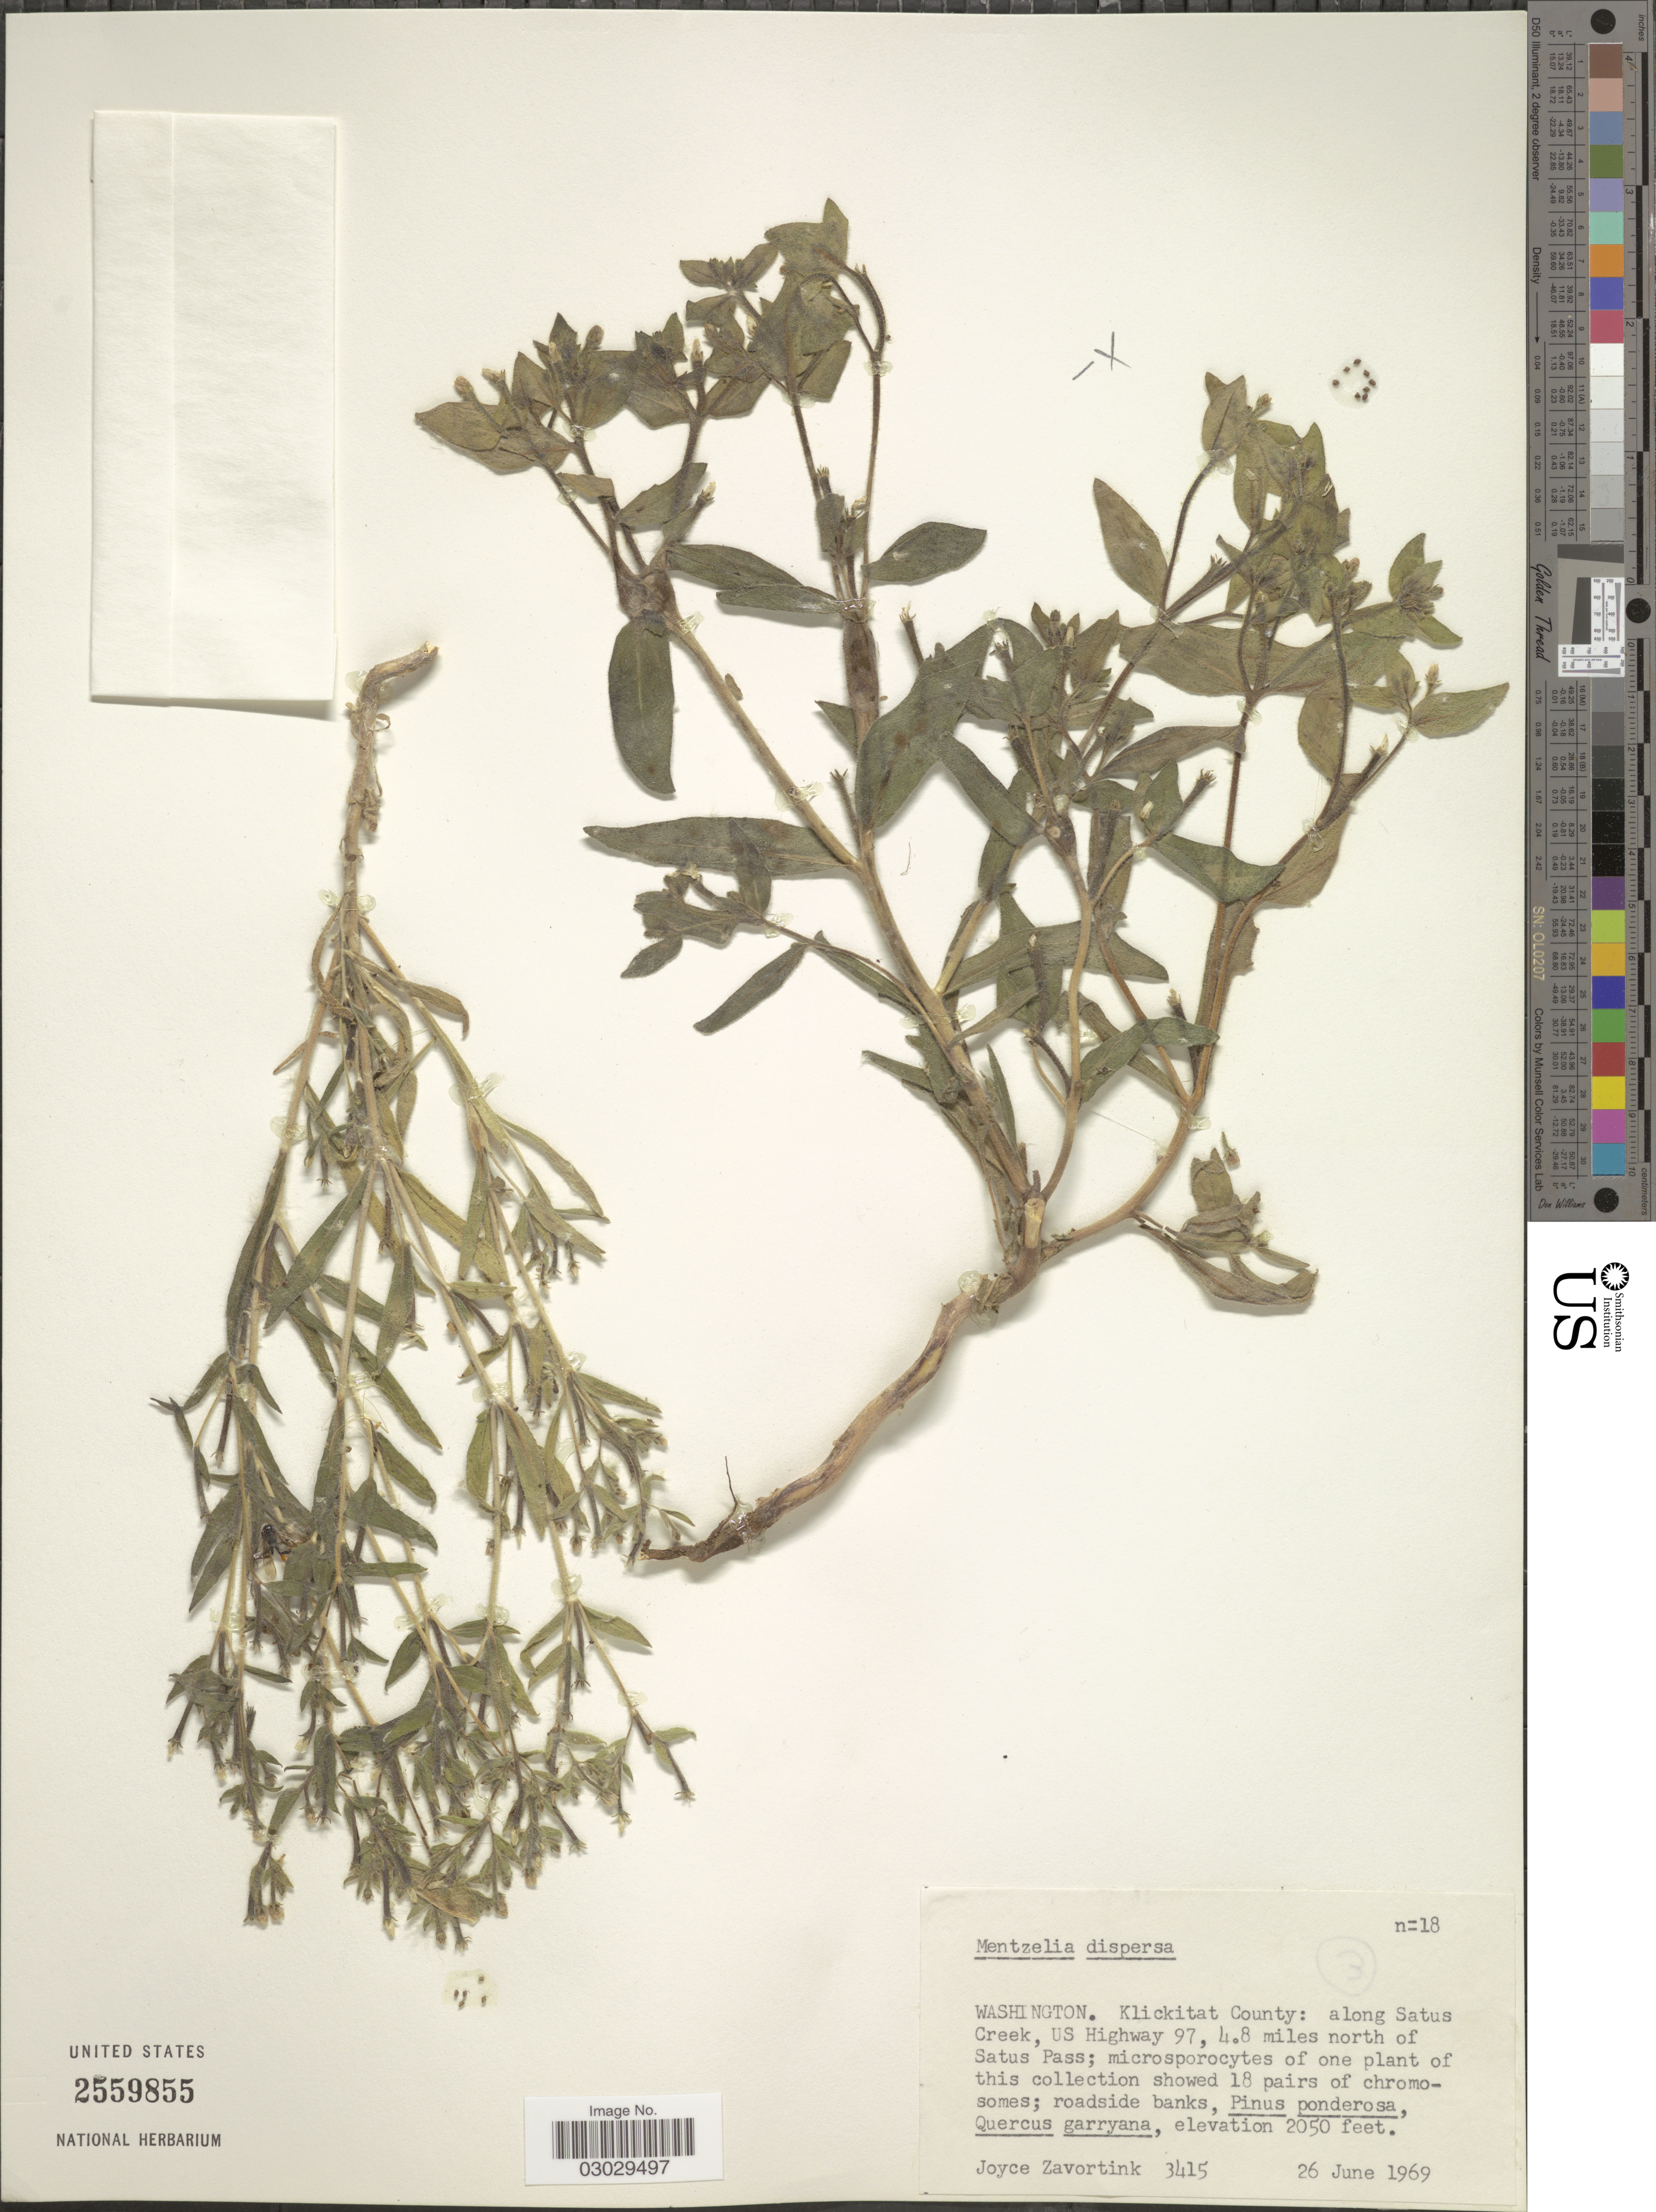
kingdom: Plantae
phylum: Tracheophyta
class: Magnoliopsida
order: Cornales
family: Loasaceae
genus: Mentzelia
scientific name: Mentzelia dispersa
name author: S. Watson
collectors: J. Zavortink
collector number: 3415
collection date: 1969-06-26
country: United States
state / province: Washington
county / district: Klickitat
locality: Klickitat County: along Status Creek, US Highway 97, 4.8 miles north of Satus Pass.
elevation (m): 625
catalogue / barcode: US 2559855